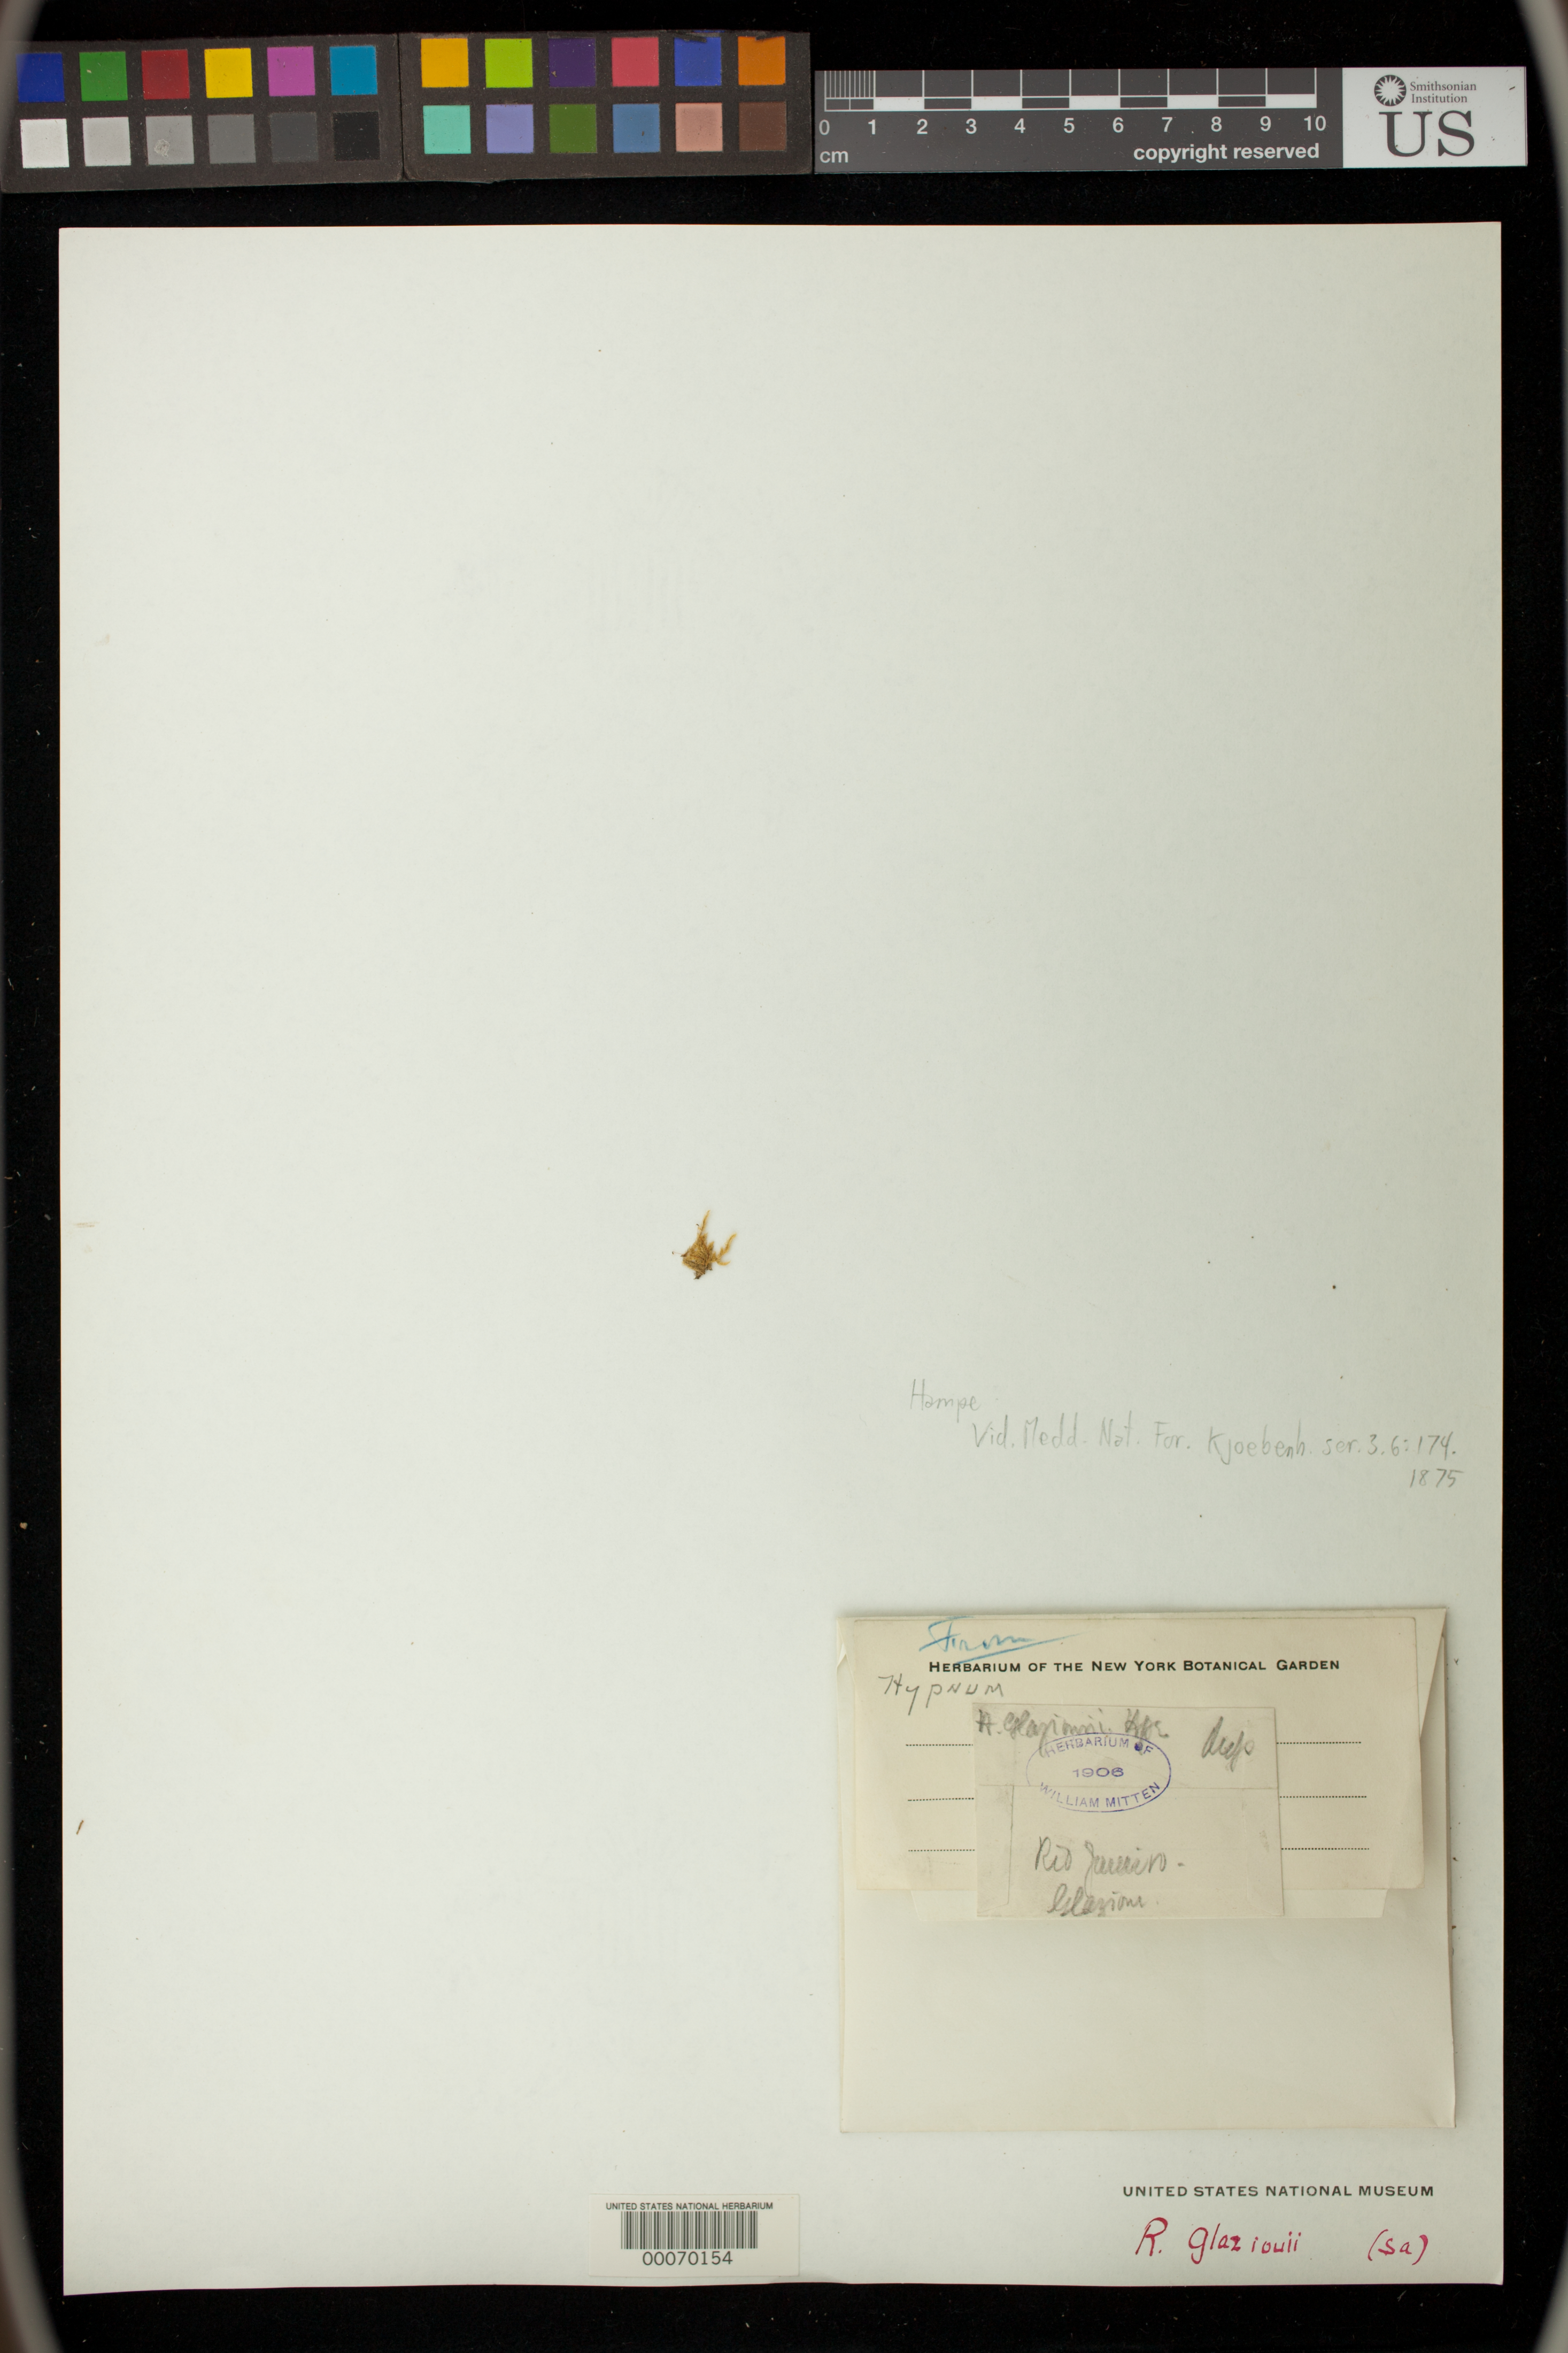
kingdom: Plantae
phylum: Bryophyta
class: Bryopsida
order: Hypnales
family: Hypnaceae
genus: Hypnum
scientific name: Hypnum glaziovii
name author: Hampe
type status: Isotype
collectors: W. Mitten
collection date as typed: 1906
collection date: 1906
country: Brazil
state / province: Rio de Janeiro